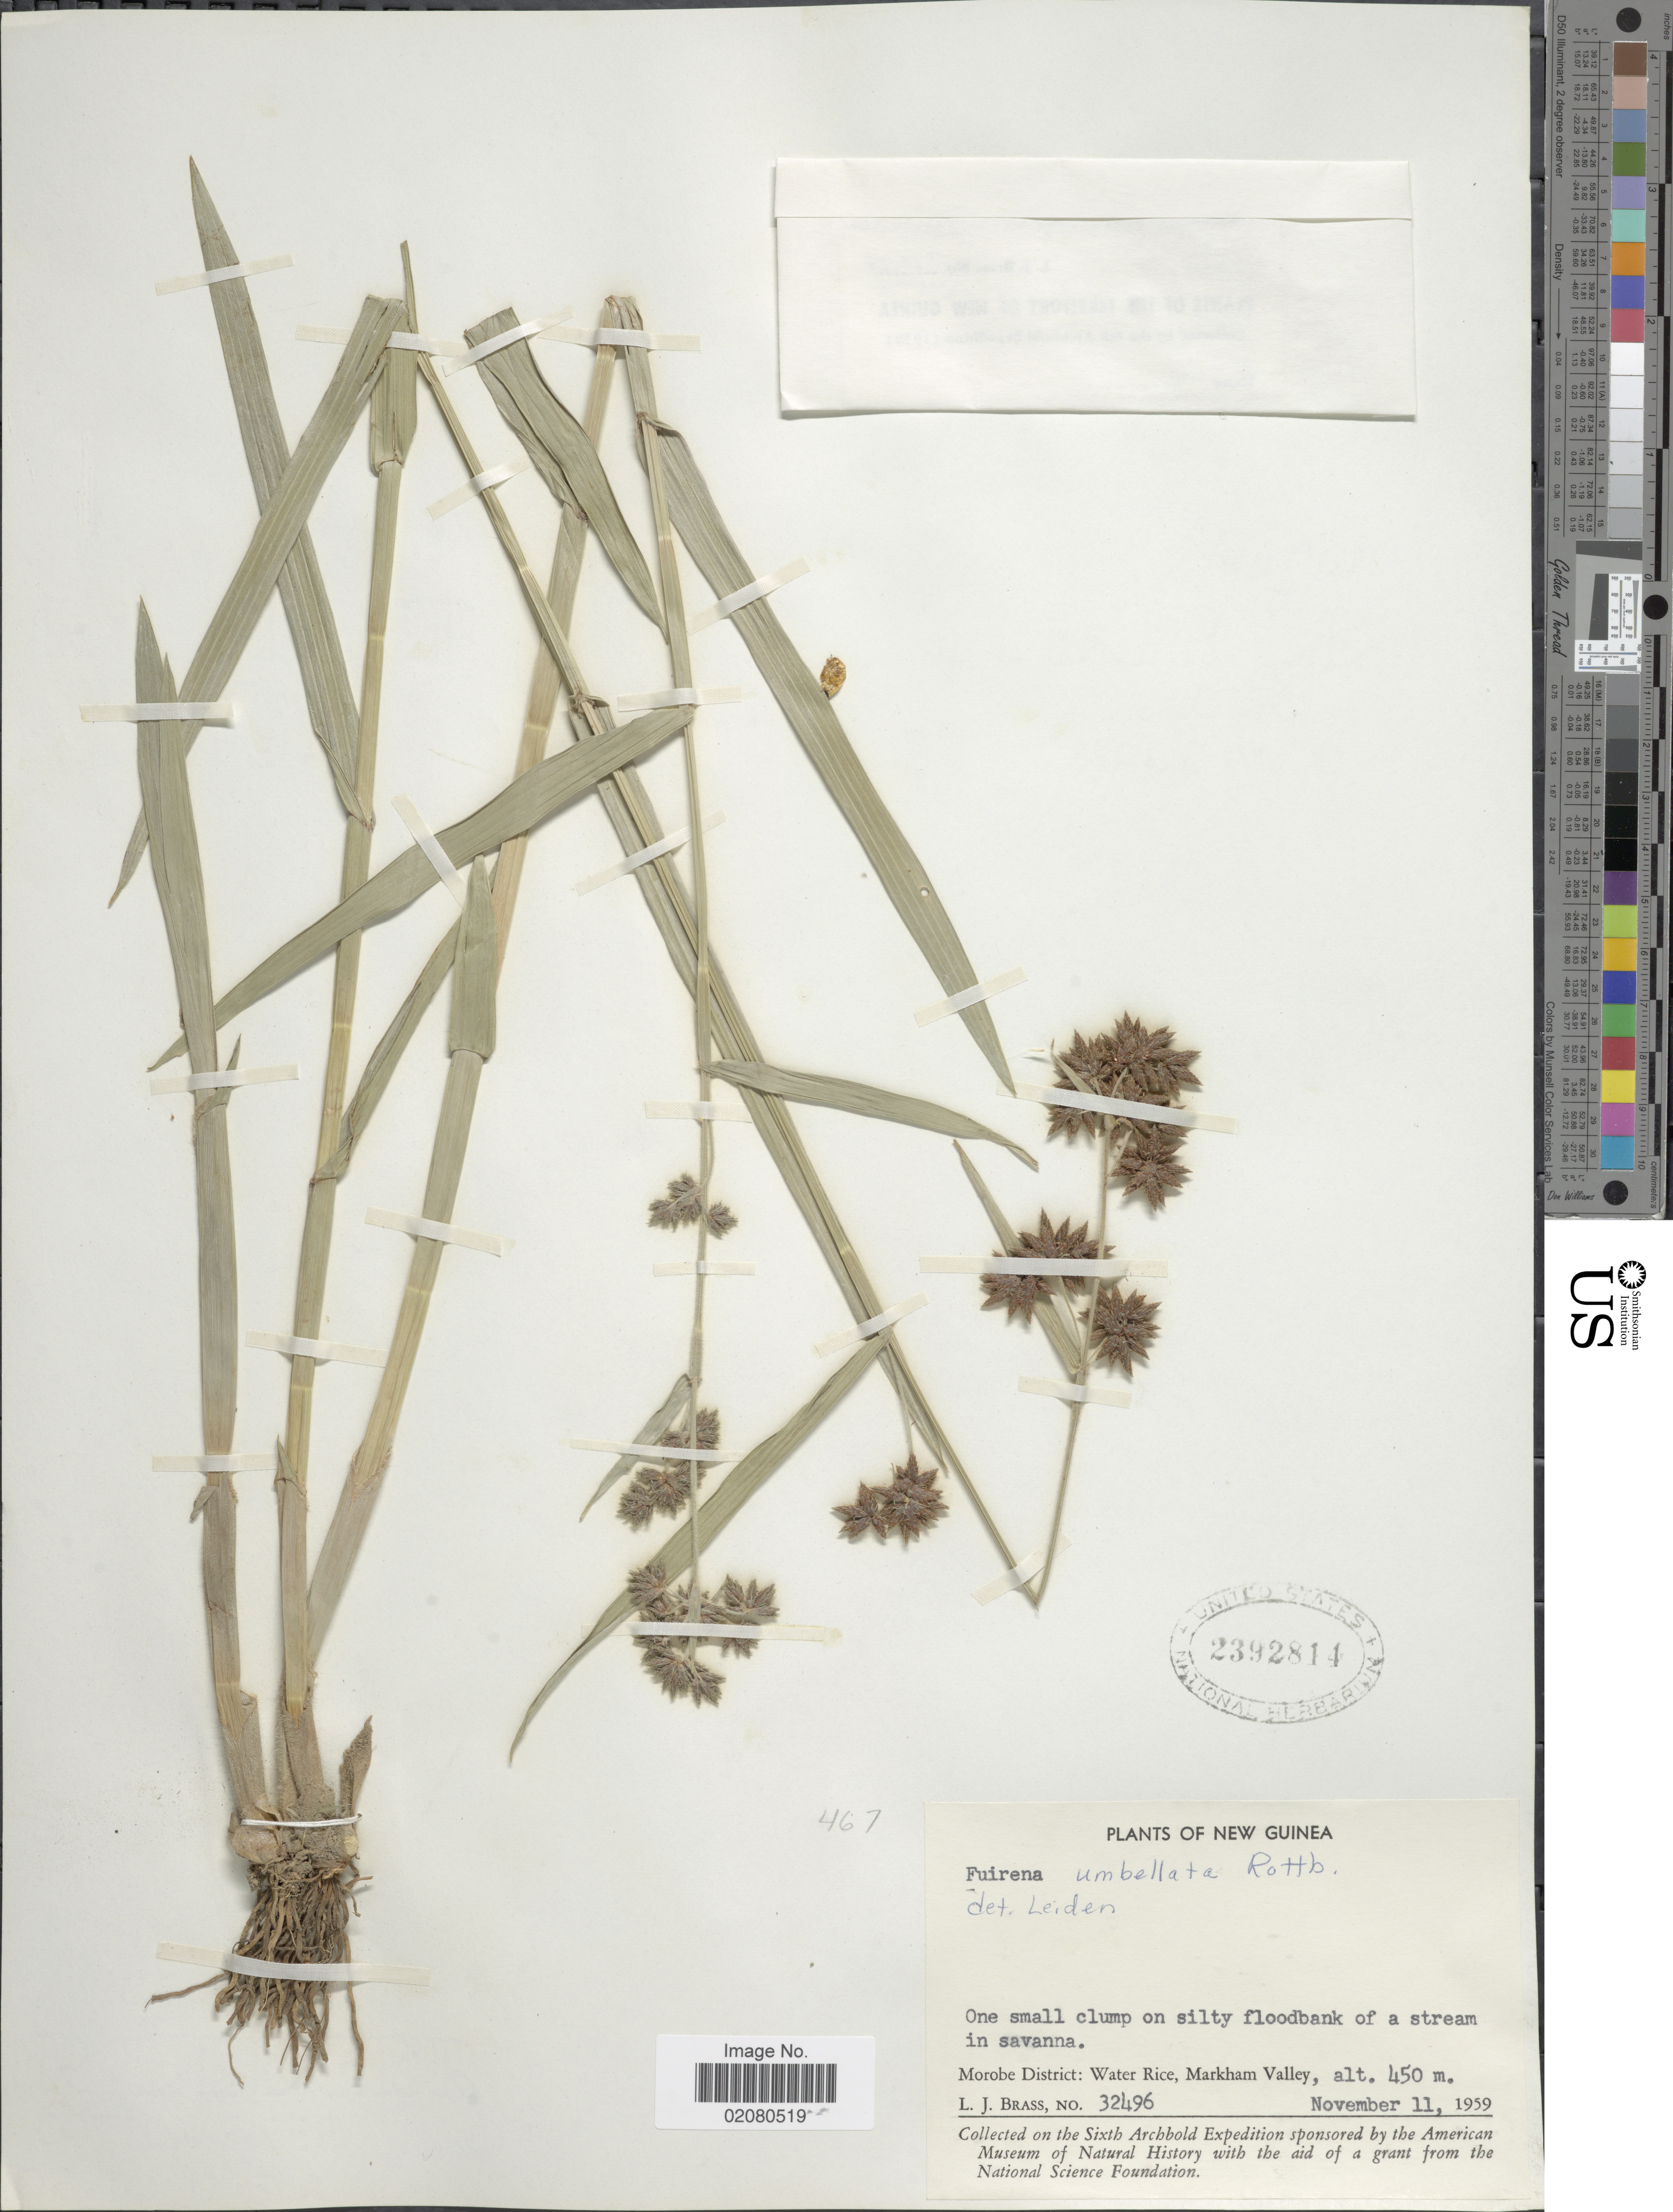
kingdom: Plantae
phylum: Tracheophyta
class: Liliopsida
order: Poales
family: Cyperaceae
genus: Fuirena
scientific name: Fuirena umbellata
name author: Rottb.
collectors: L. J. Brass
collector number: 32496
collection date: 1959-11-11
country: Papua New Guinea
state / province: Morobe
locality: On silty floodbank of a stream in savanna, Water Rice, Markham Valley.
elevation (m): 450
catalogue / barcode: US 2392814